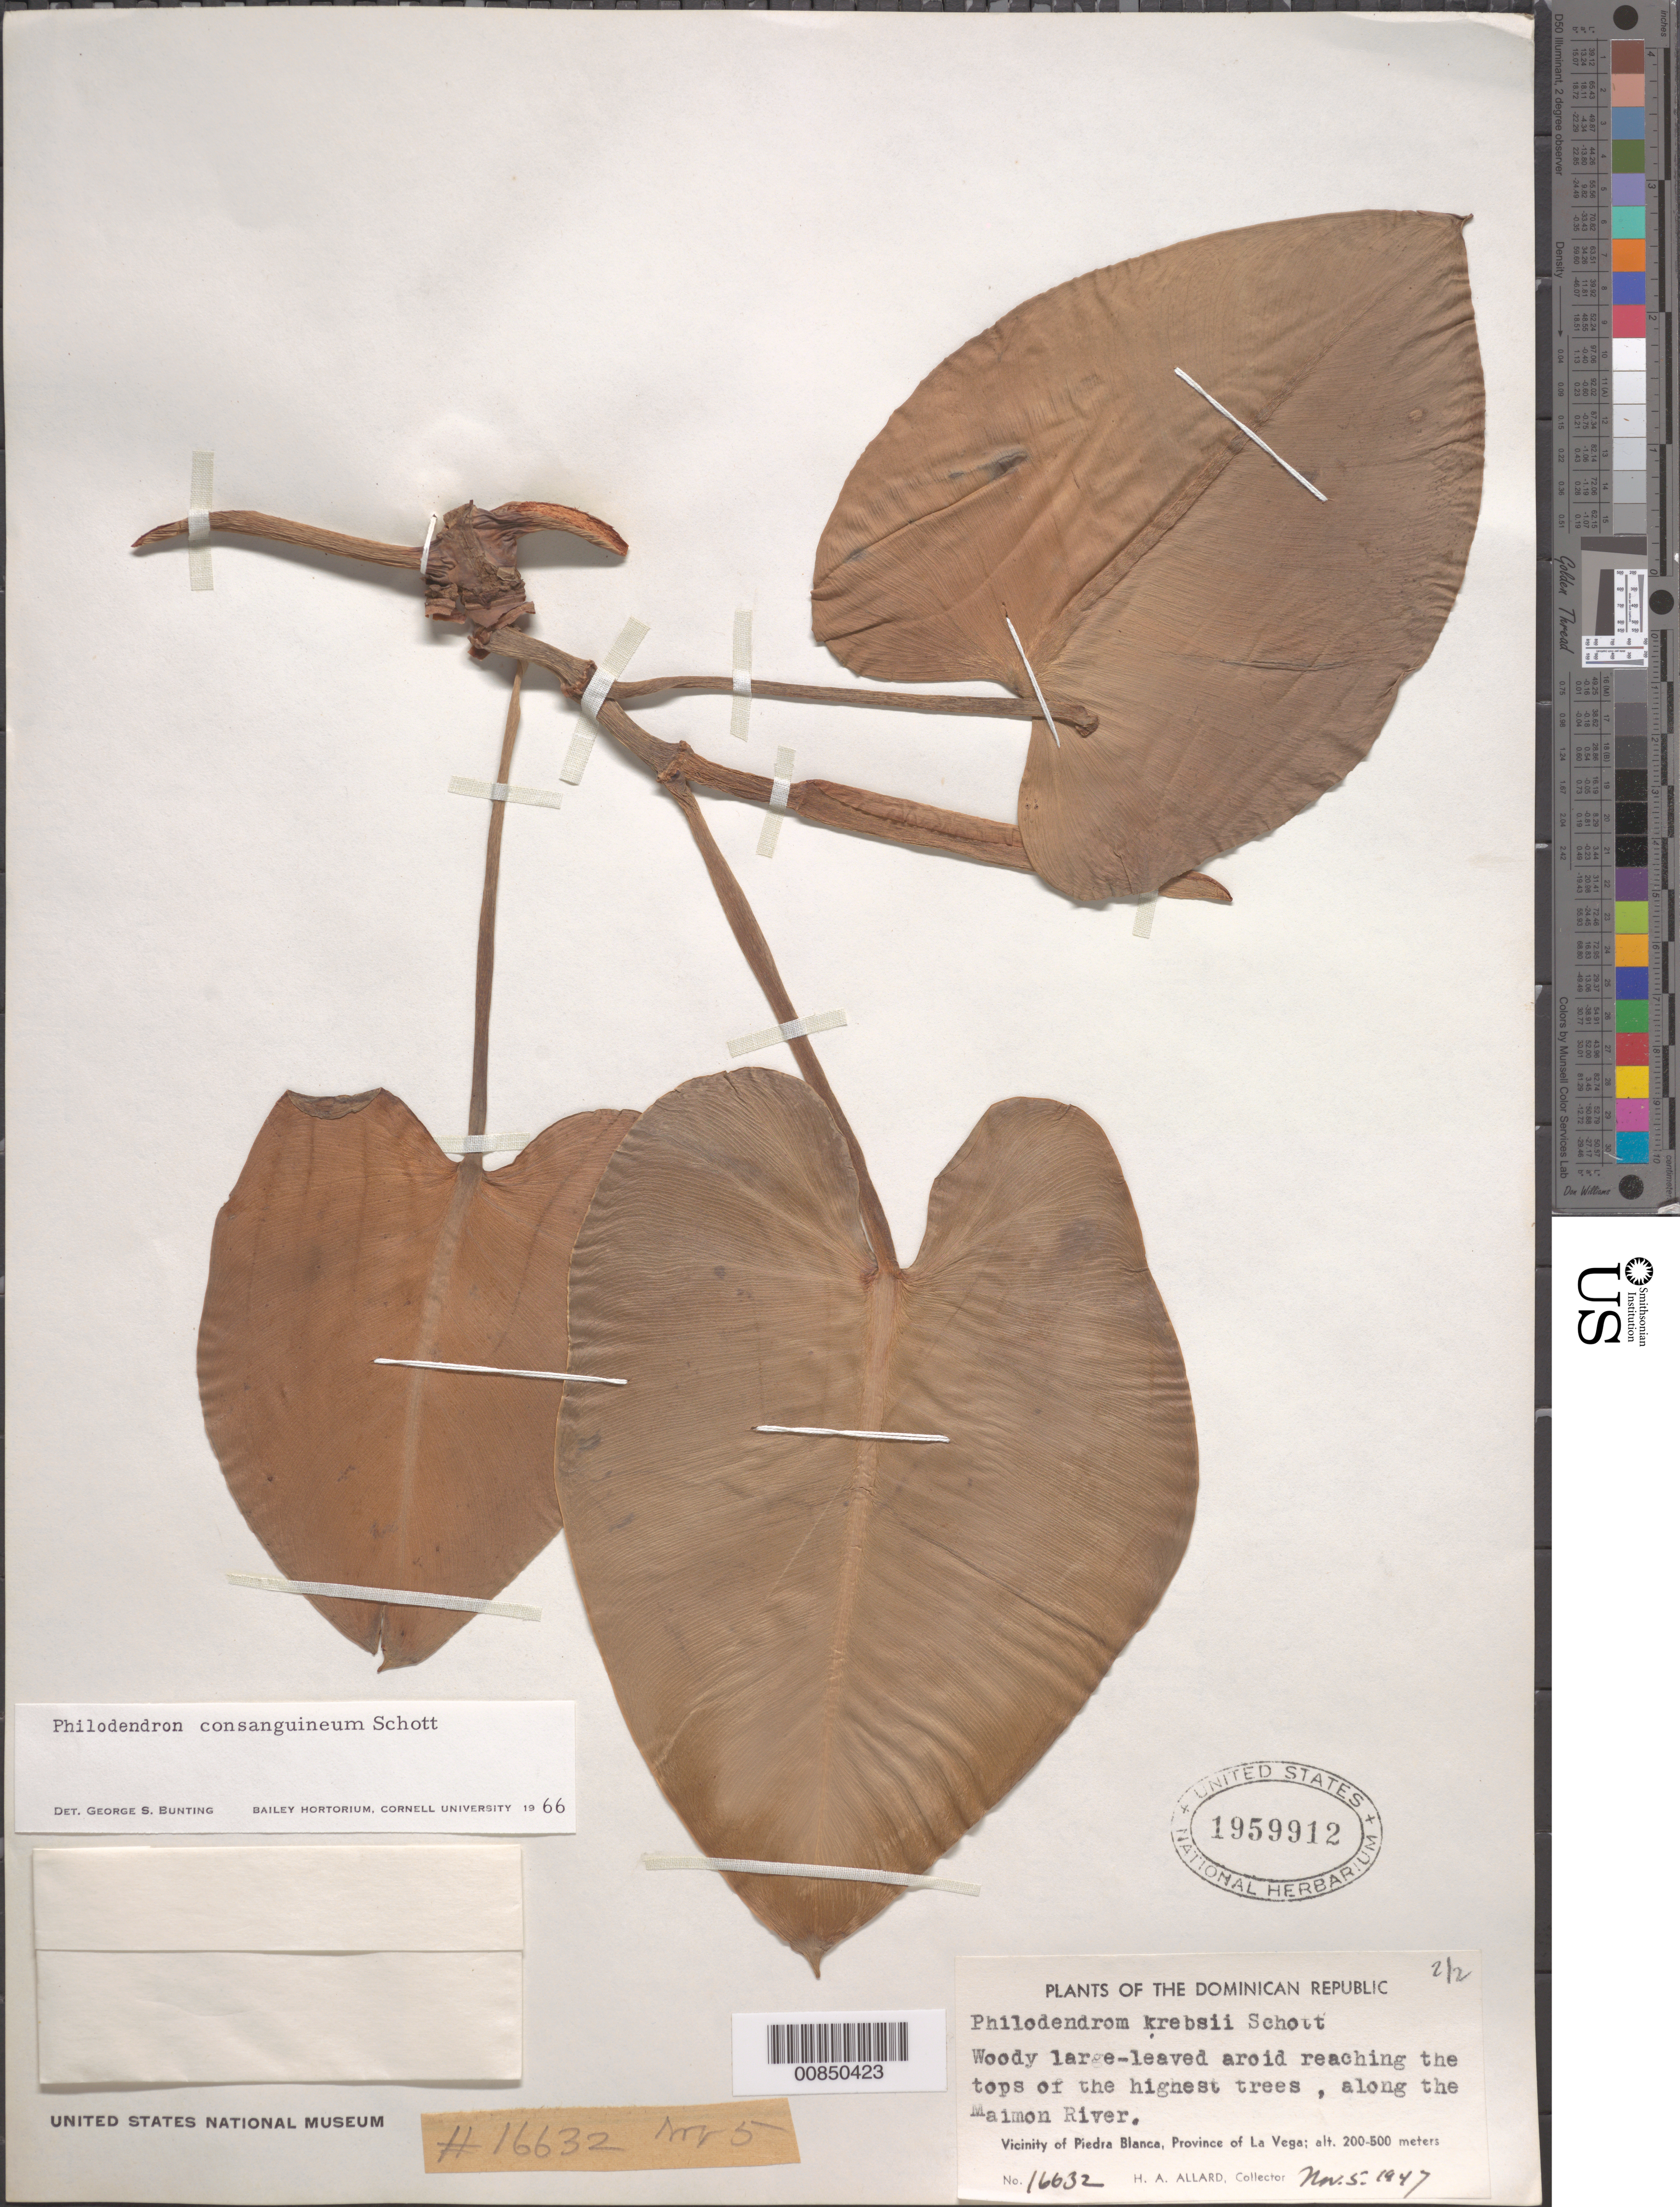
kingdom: Plantae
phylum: Tracheophyta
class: Liliopsida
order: Alismatales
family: Araceae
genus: Philodendron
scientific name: Philodendron consanguineum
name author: Schott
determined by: Bunting, G. S.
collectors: H. A. Allard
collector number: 16632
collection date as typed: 05 Nov 1947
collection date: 1947-11-05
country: Dominican Republic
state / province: La Vega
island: Hispaniola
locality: Vicinity of Piedra Blanca, along the Maimon River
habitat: Along river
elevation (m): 200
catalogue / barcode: US 1959912